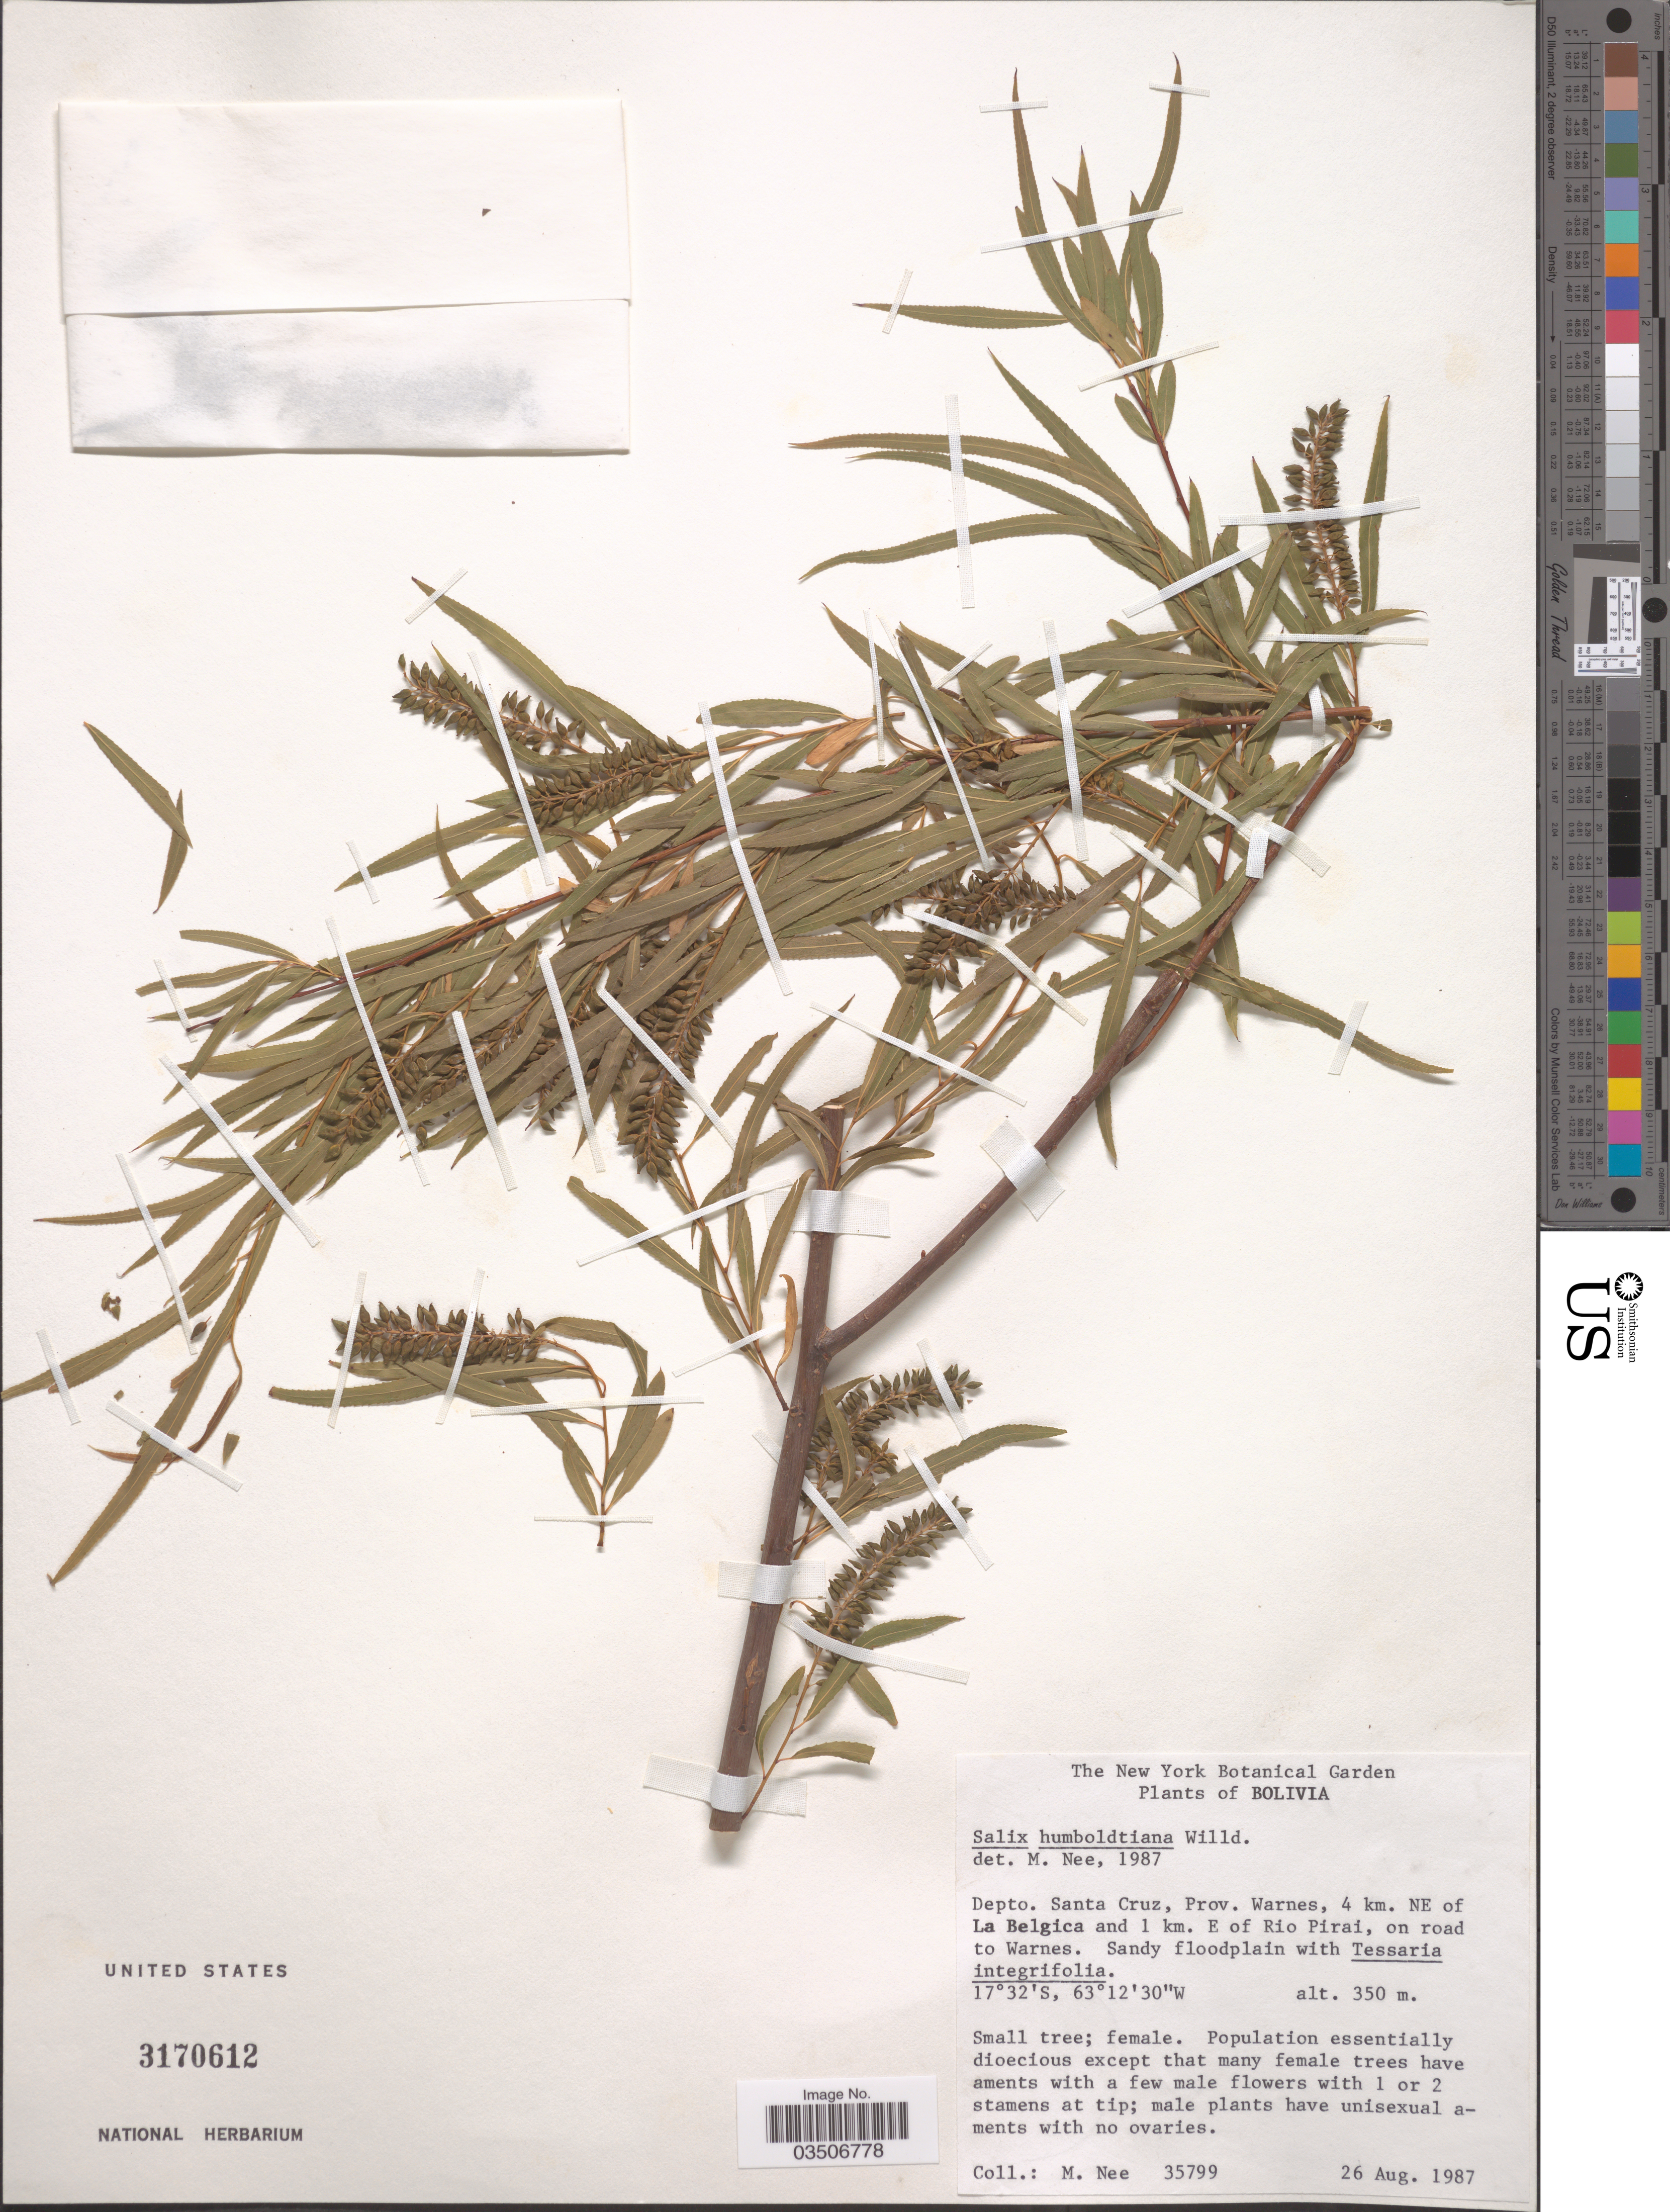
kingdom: Plantae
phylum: Tracheophyta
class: Magnoliopsida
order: Malpighiales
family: Salicaceae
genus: Salix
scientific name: Salix humboldtiana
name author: Willd.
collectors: M. Nee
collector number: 35799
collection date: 1987-08-26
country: Bolivia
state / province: Santa Cruz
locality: Depto. Santa Cruz, Prov. Warnes, 4 km. NE of La Belgica and 1 km. E of Rio Pirai, on road to Warnes.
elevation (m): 350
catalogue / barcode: US 3170612